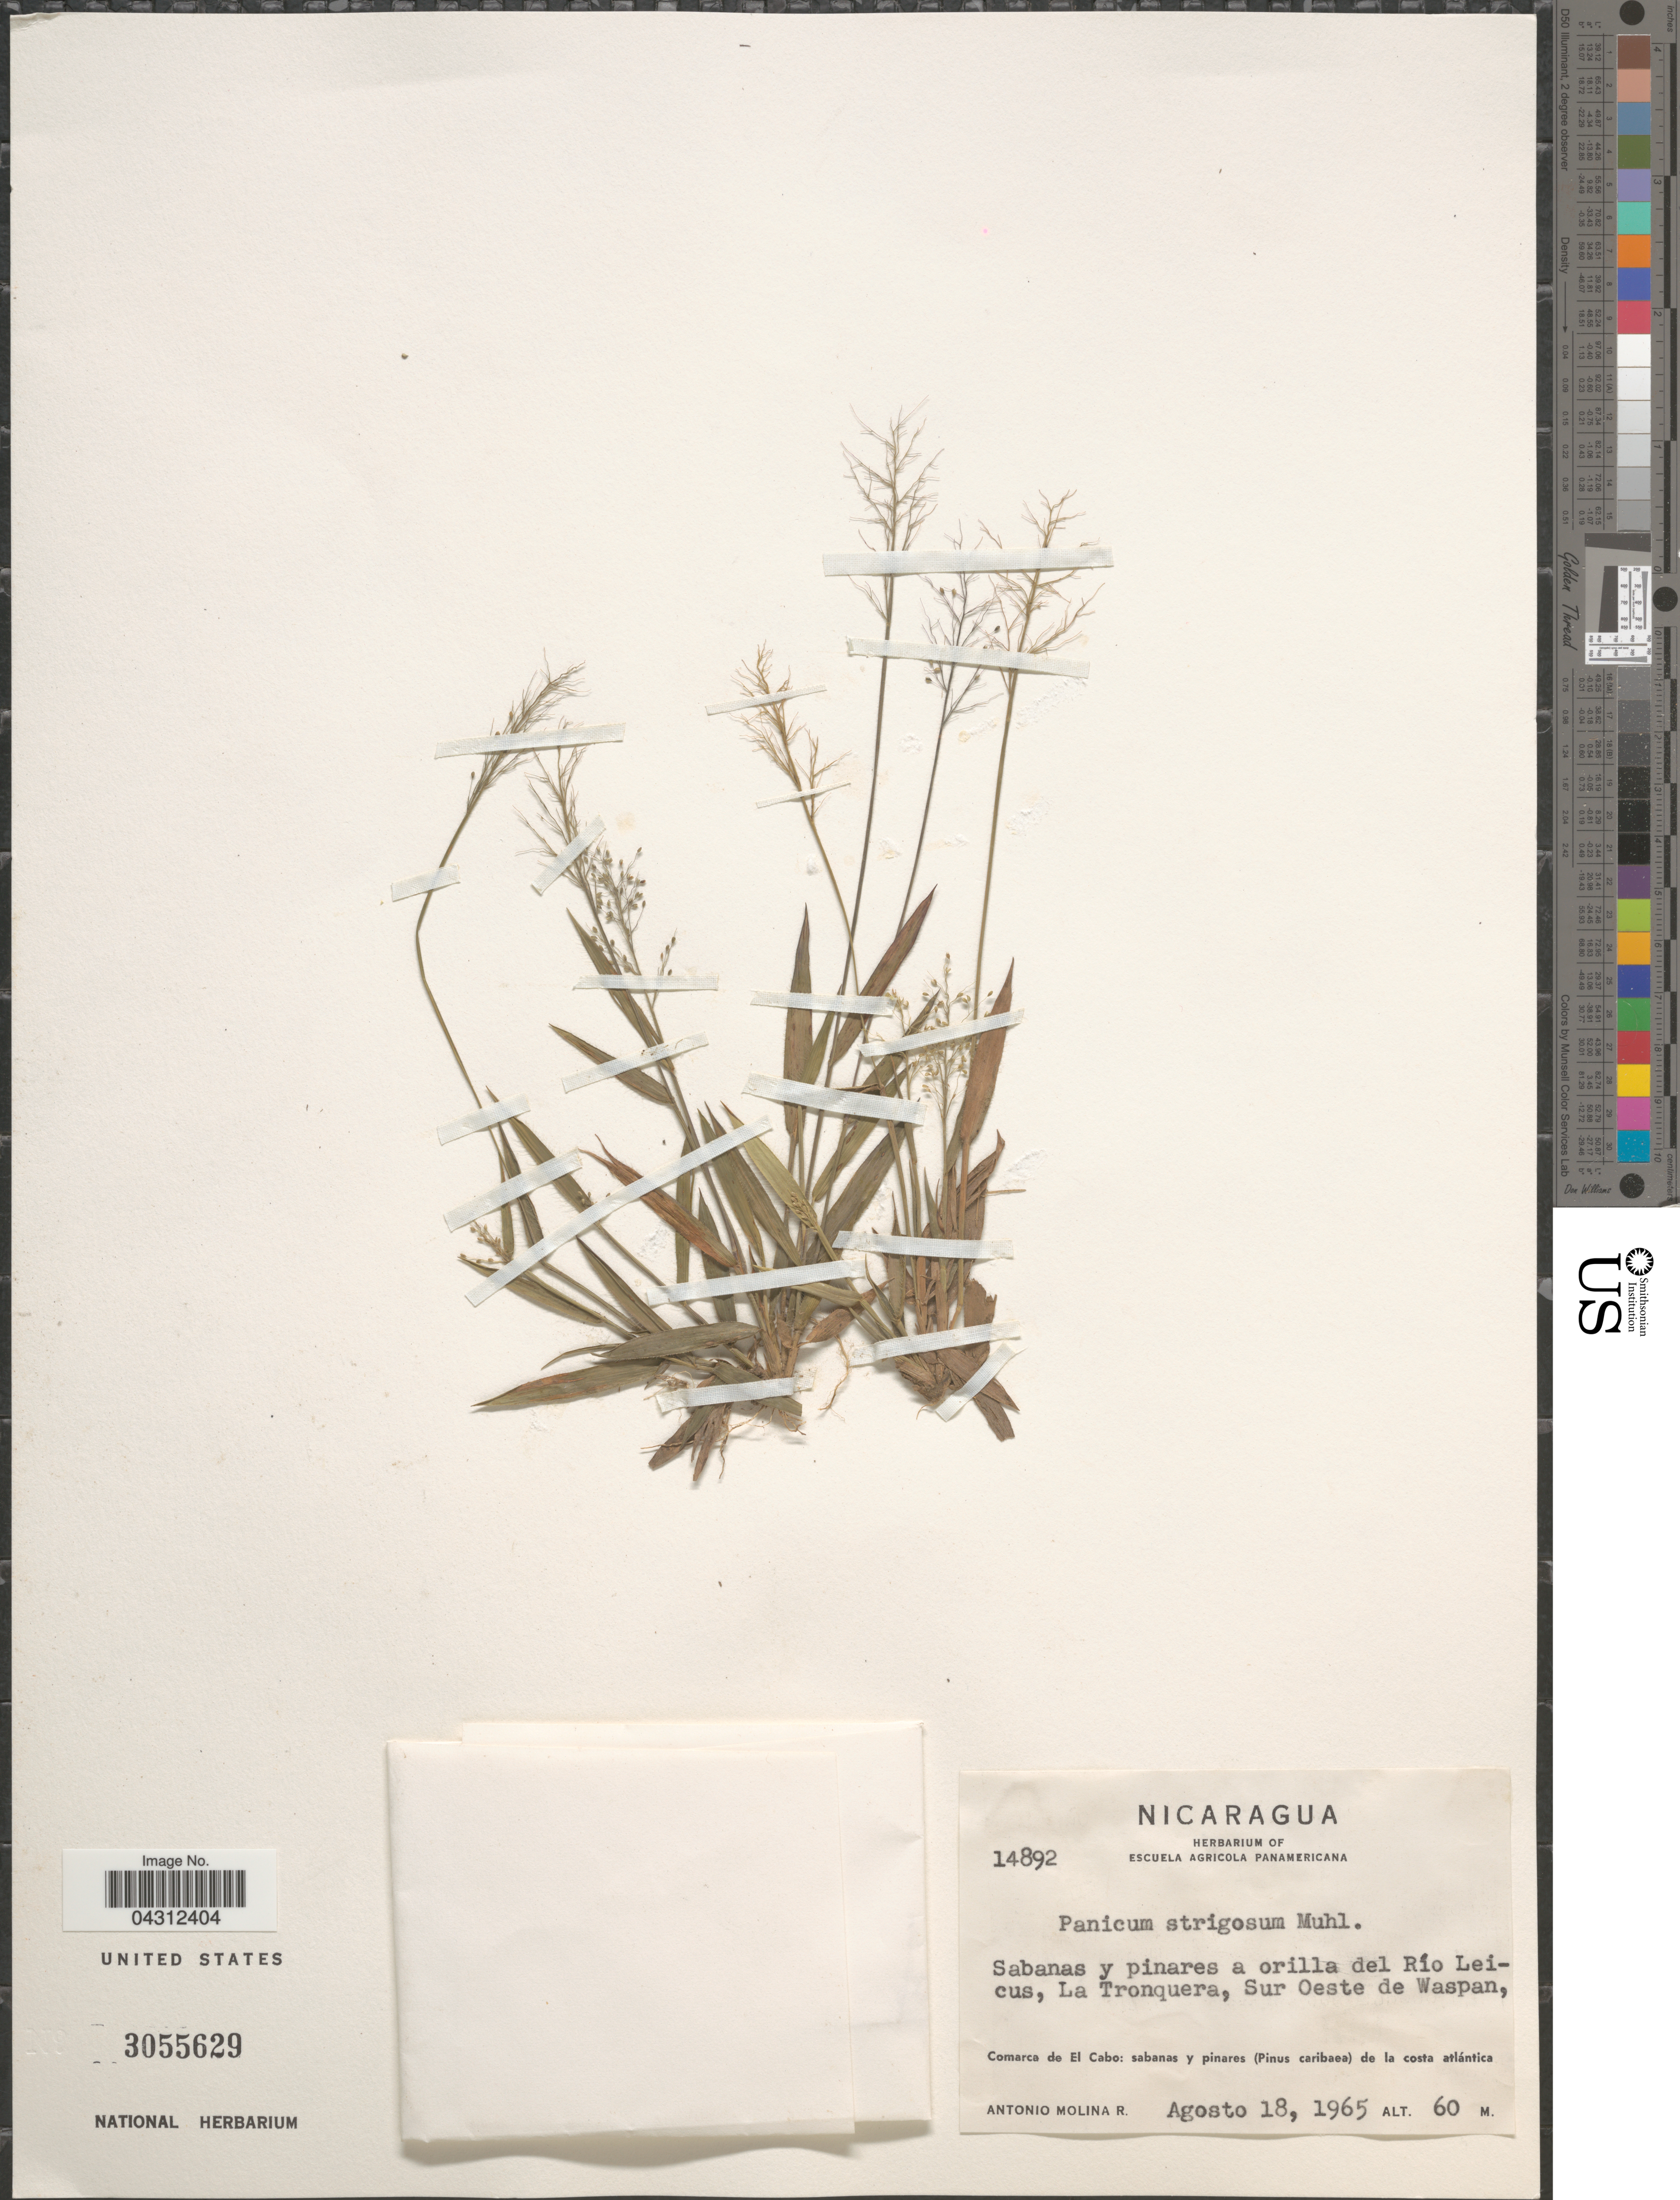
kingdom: Plantae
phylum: Tracheophyta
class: Liliopsida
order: Poales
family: Poaceae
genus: Dichanthelium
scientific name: Dichanthelium strigosum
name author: (Muhl. ex Elliott) Freckmann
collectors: A. Molina R.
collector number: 14892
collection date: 1965-08-18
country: Nicaragua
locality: Sabanas y pinares a orilla del Río Leicus, La Tronquera, Sur Oeste de Waspan, Comarca de El Cabo: sabanas y pinares (Pinus caribaea) de la costa atlántica.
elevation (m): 60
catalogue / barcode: US 3055629